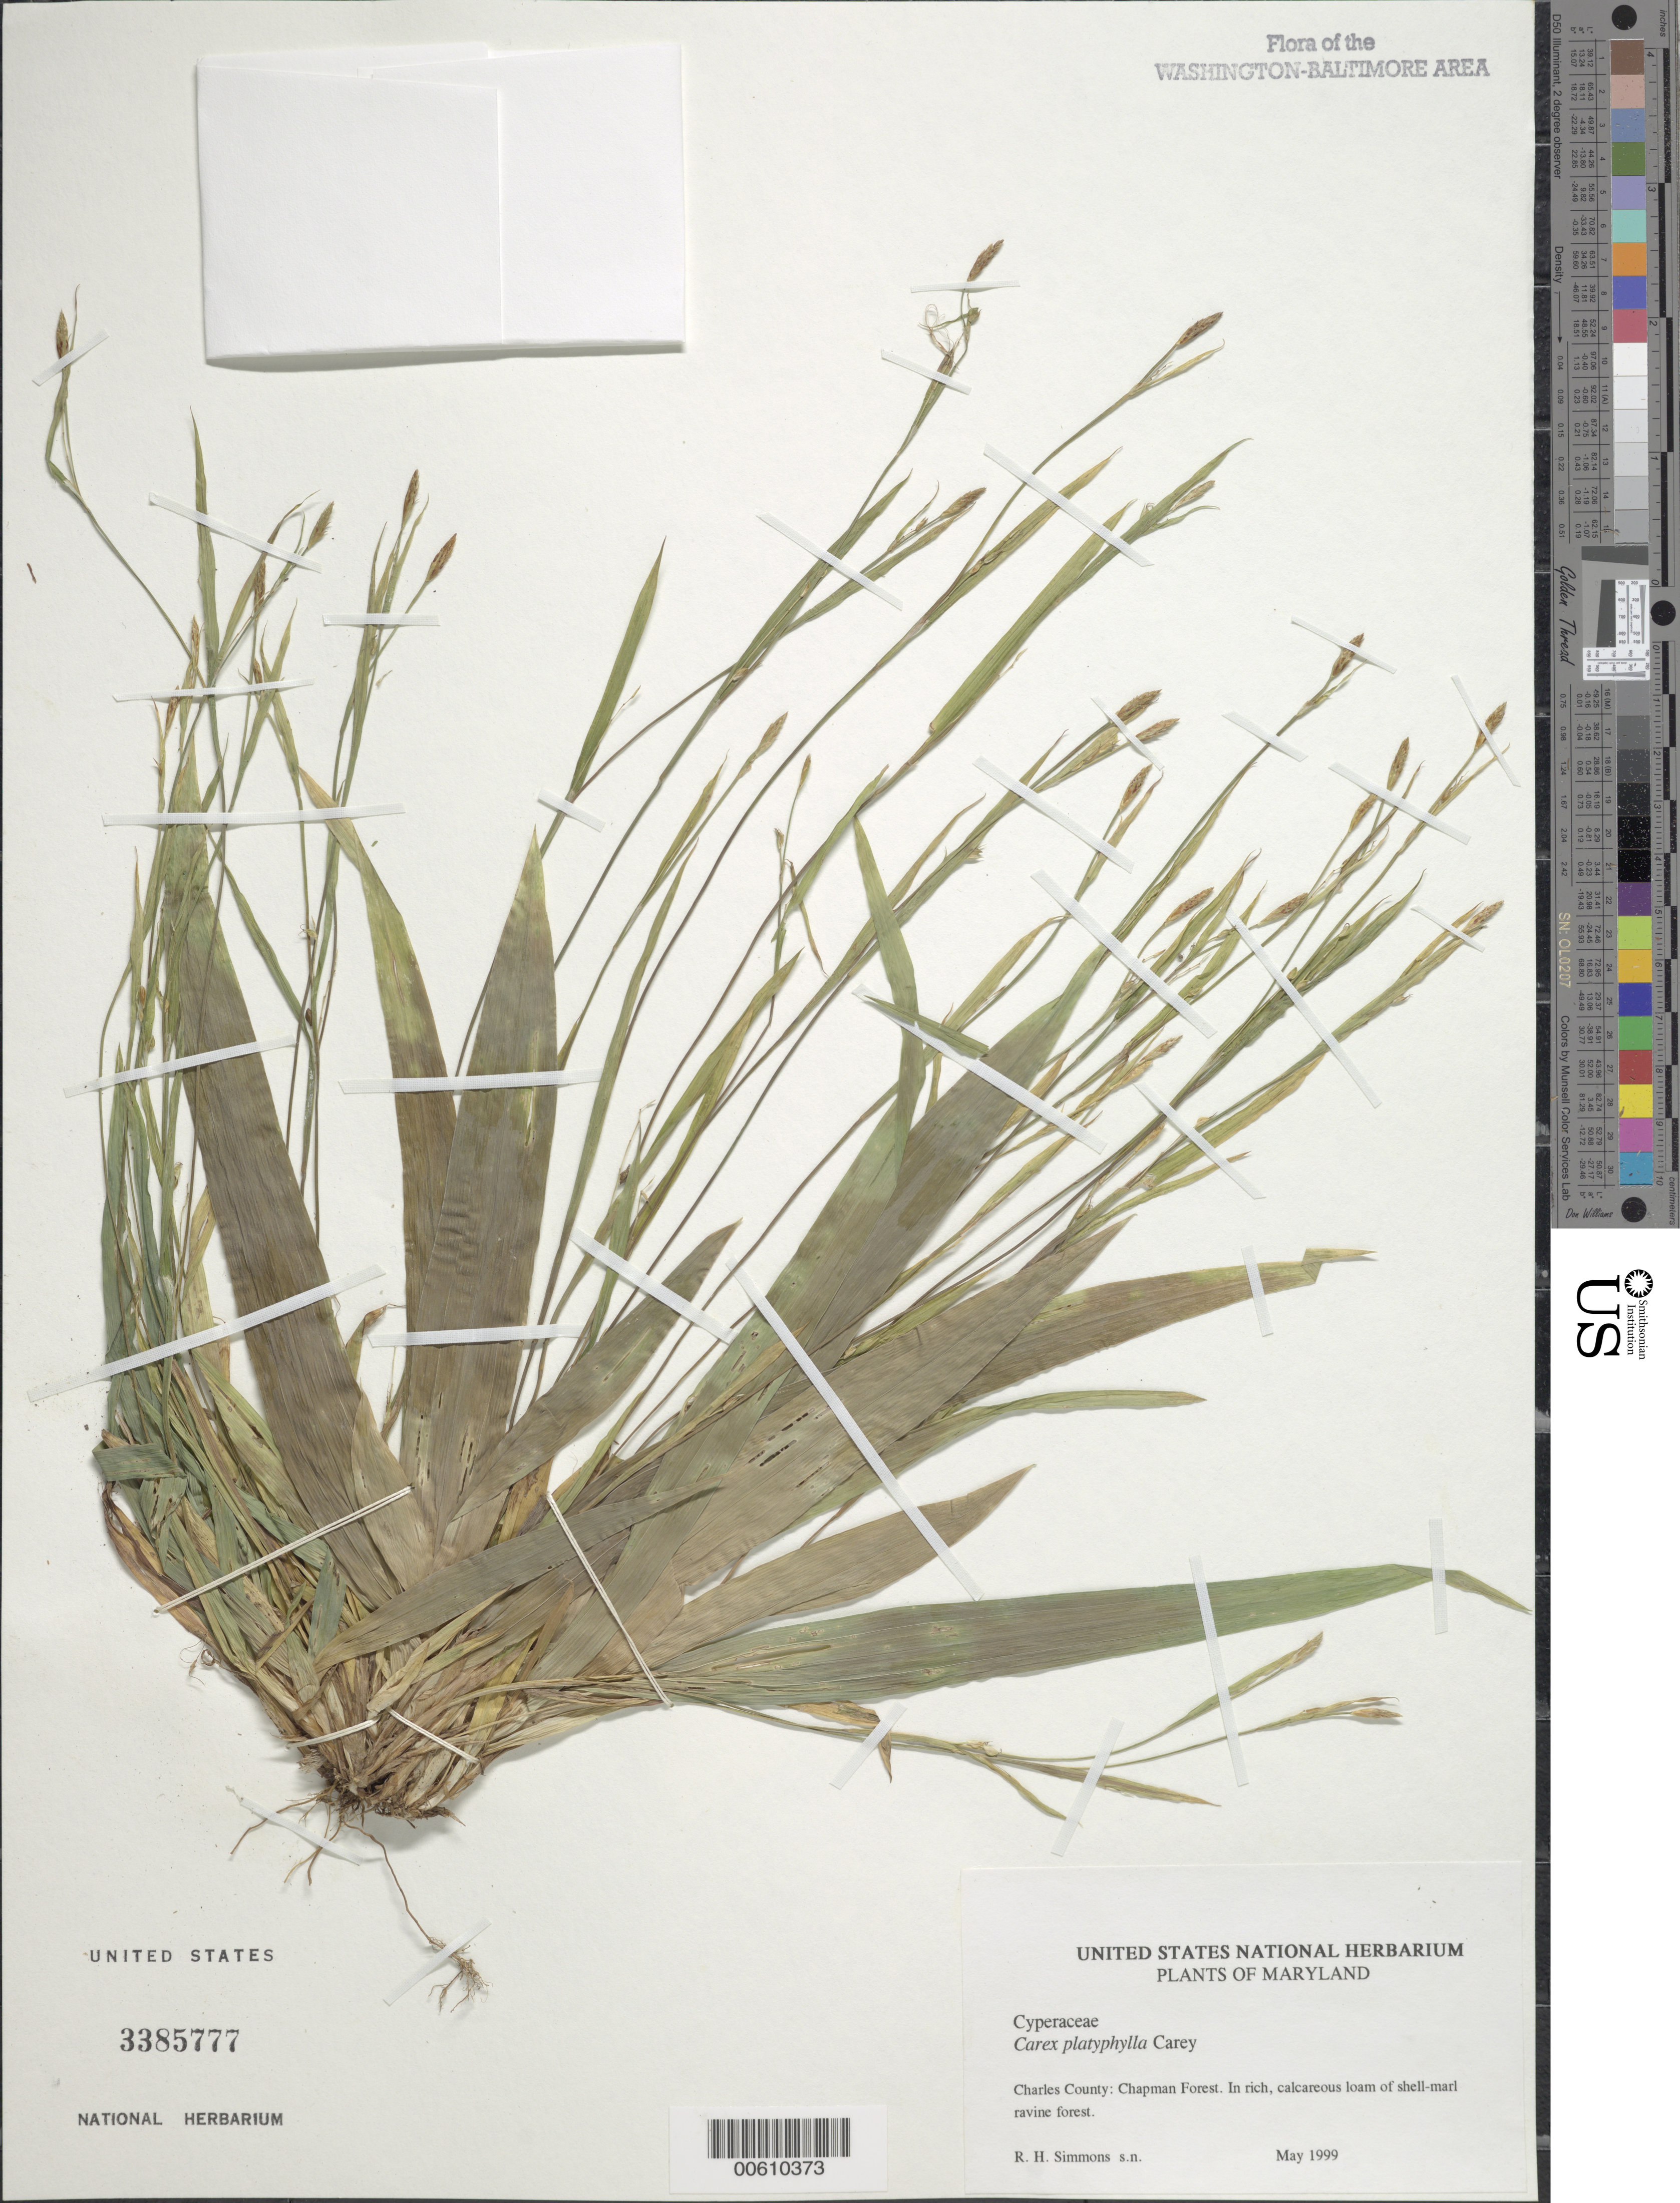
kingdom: Plantae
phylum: Tracheophyta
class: Liliopsida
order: Poales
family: Cyperaceae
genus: Carex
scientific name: Carex platyphylla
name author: J. Carey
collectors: R. H. Simmons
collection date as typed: May 1999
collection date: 1999-05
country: United States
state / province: Maryland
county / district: Charles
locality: Chapman Forest.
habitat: In rich, calcareous loam of shell-marl ravine forest.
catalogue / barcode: US 3385777